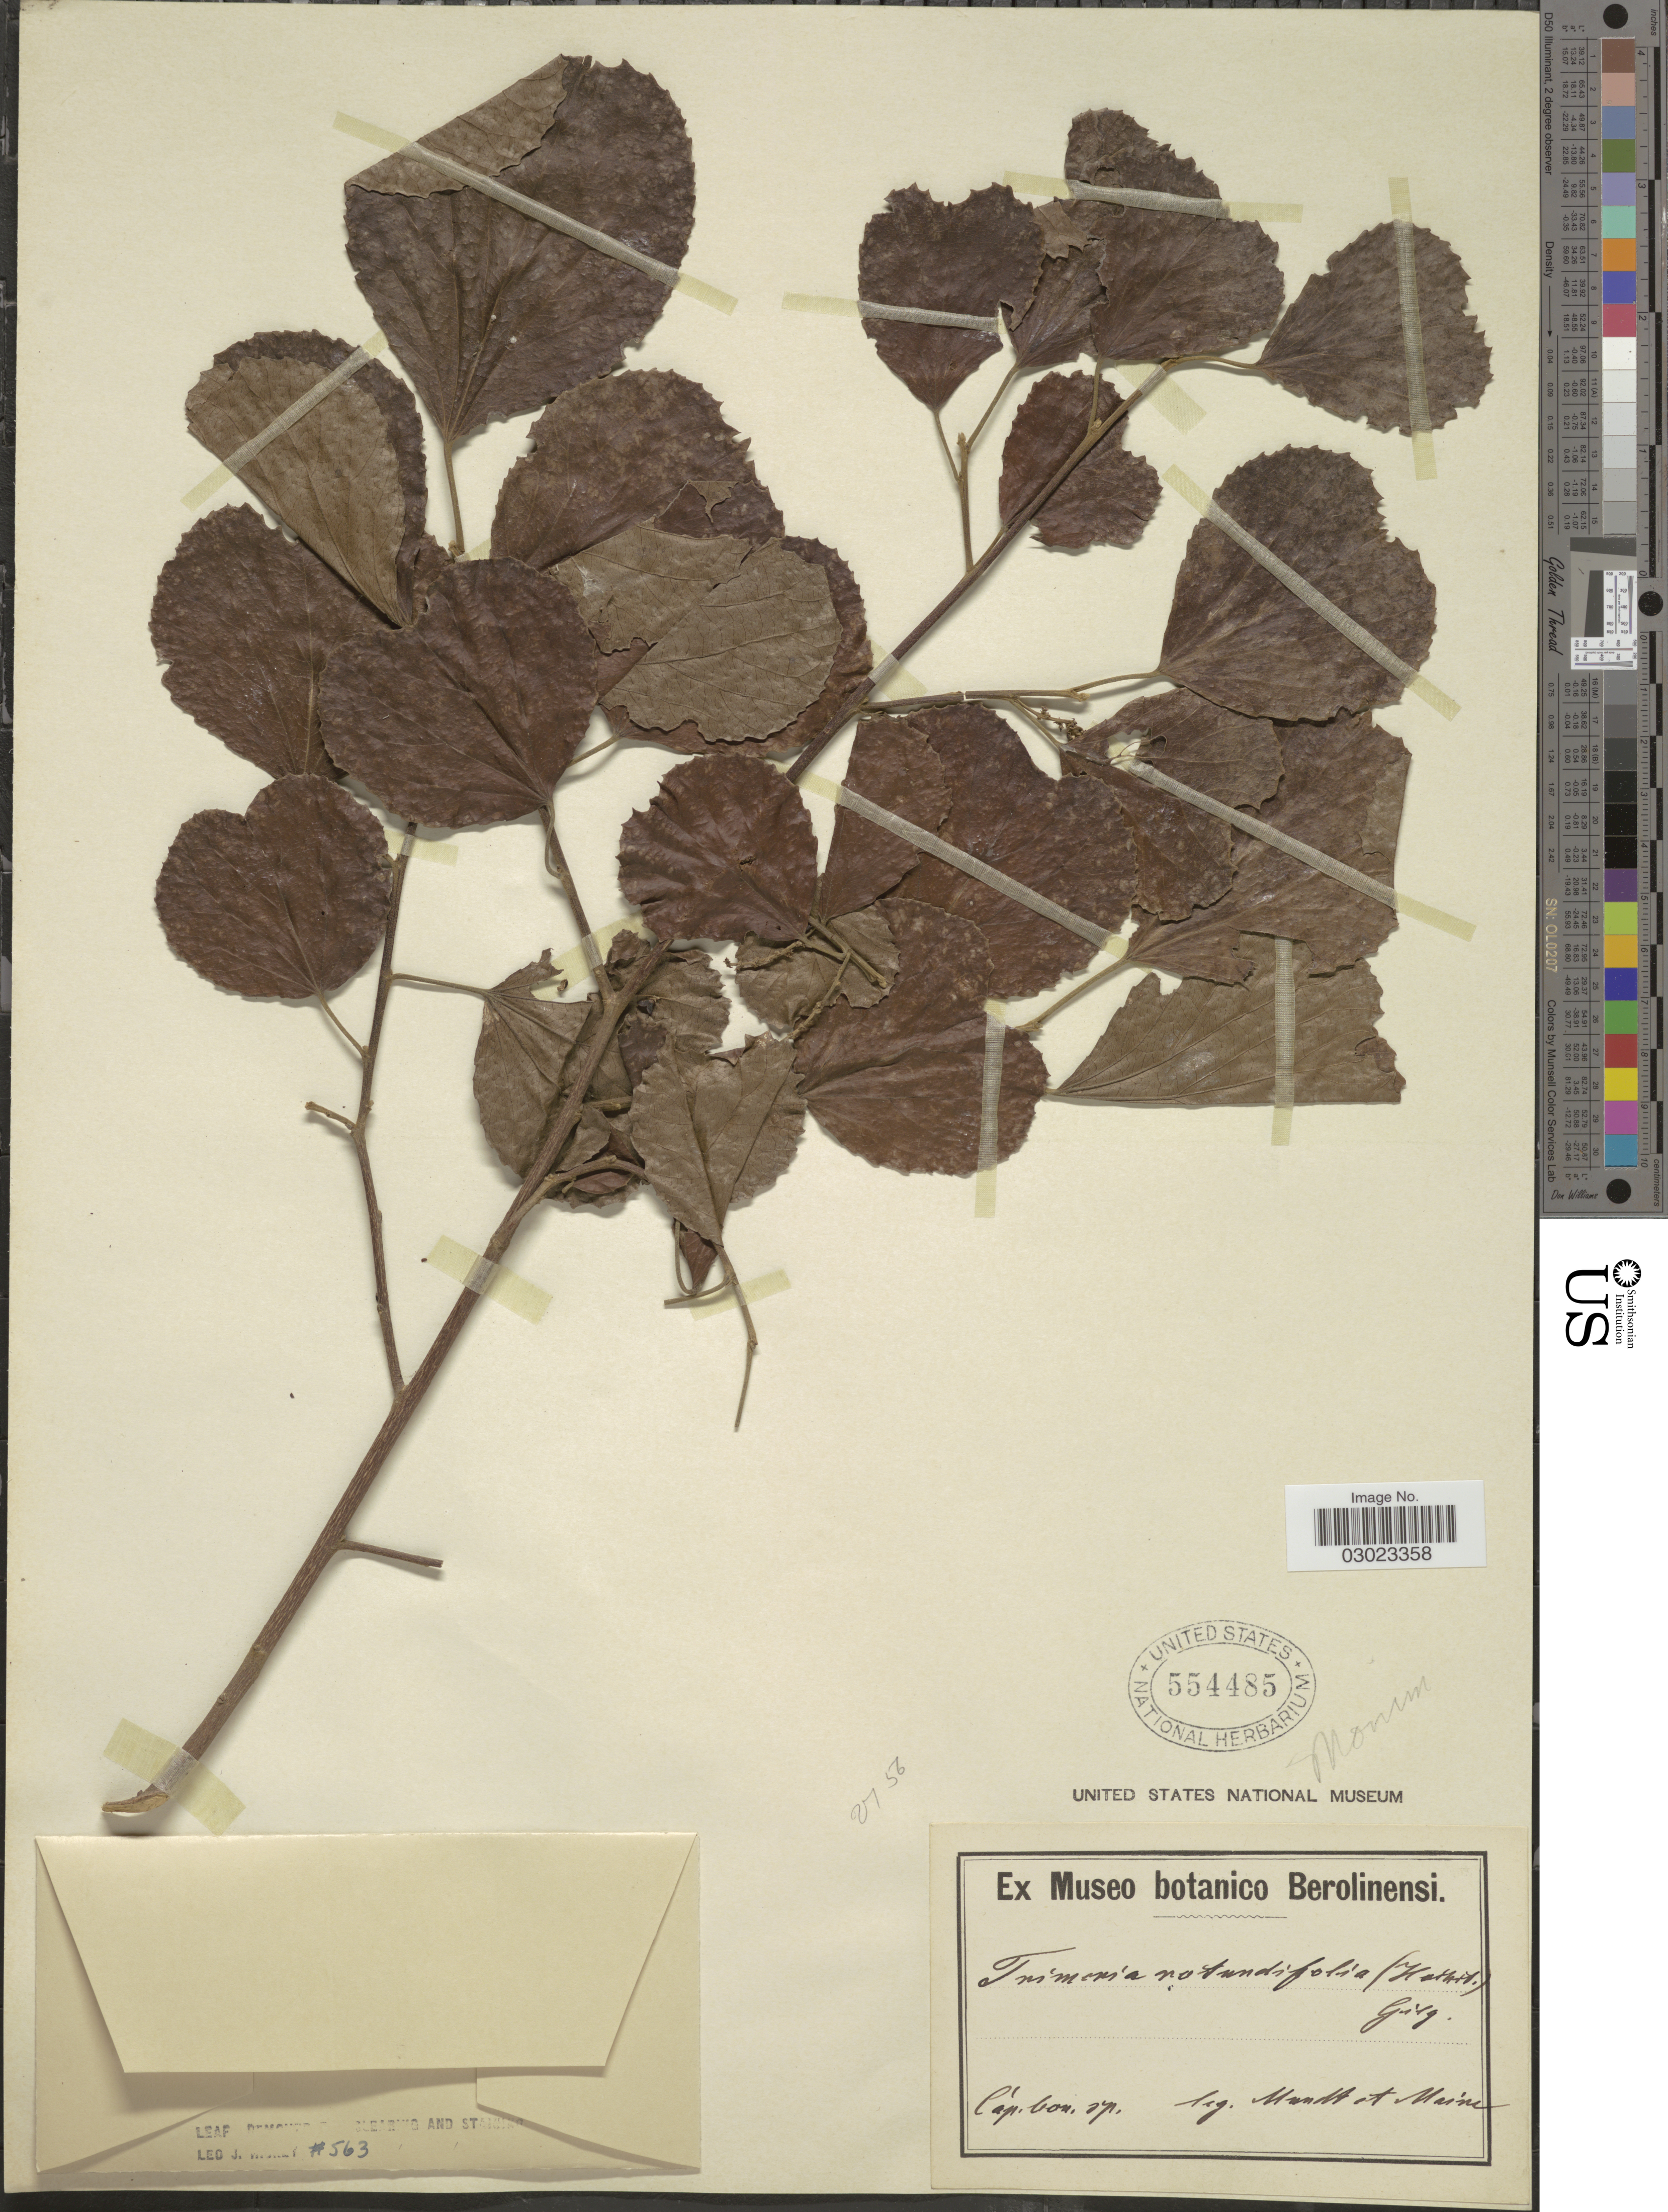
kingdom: Plantae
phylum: Tracheophyta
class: Magnoliopsida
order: Malpighiales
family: Salicaceae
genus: Trimeria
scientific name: Trimeria rotundifolia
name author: (Hochst.) Gilg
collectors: Mundt & -. Main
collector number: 563?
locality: Cap.bon.sp.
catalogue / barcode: US 554485